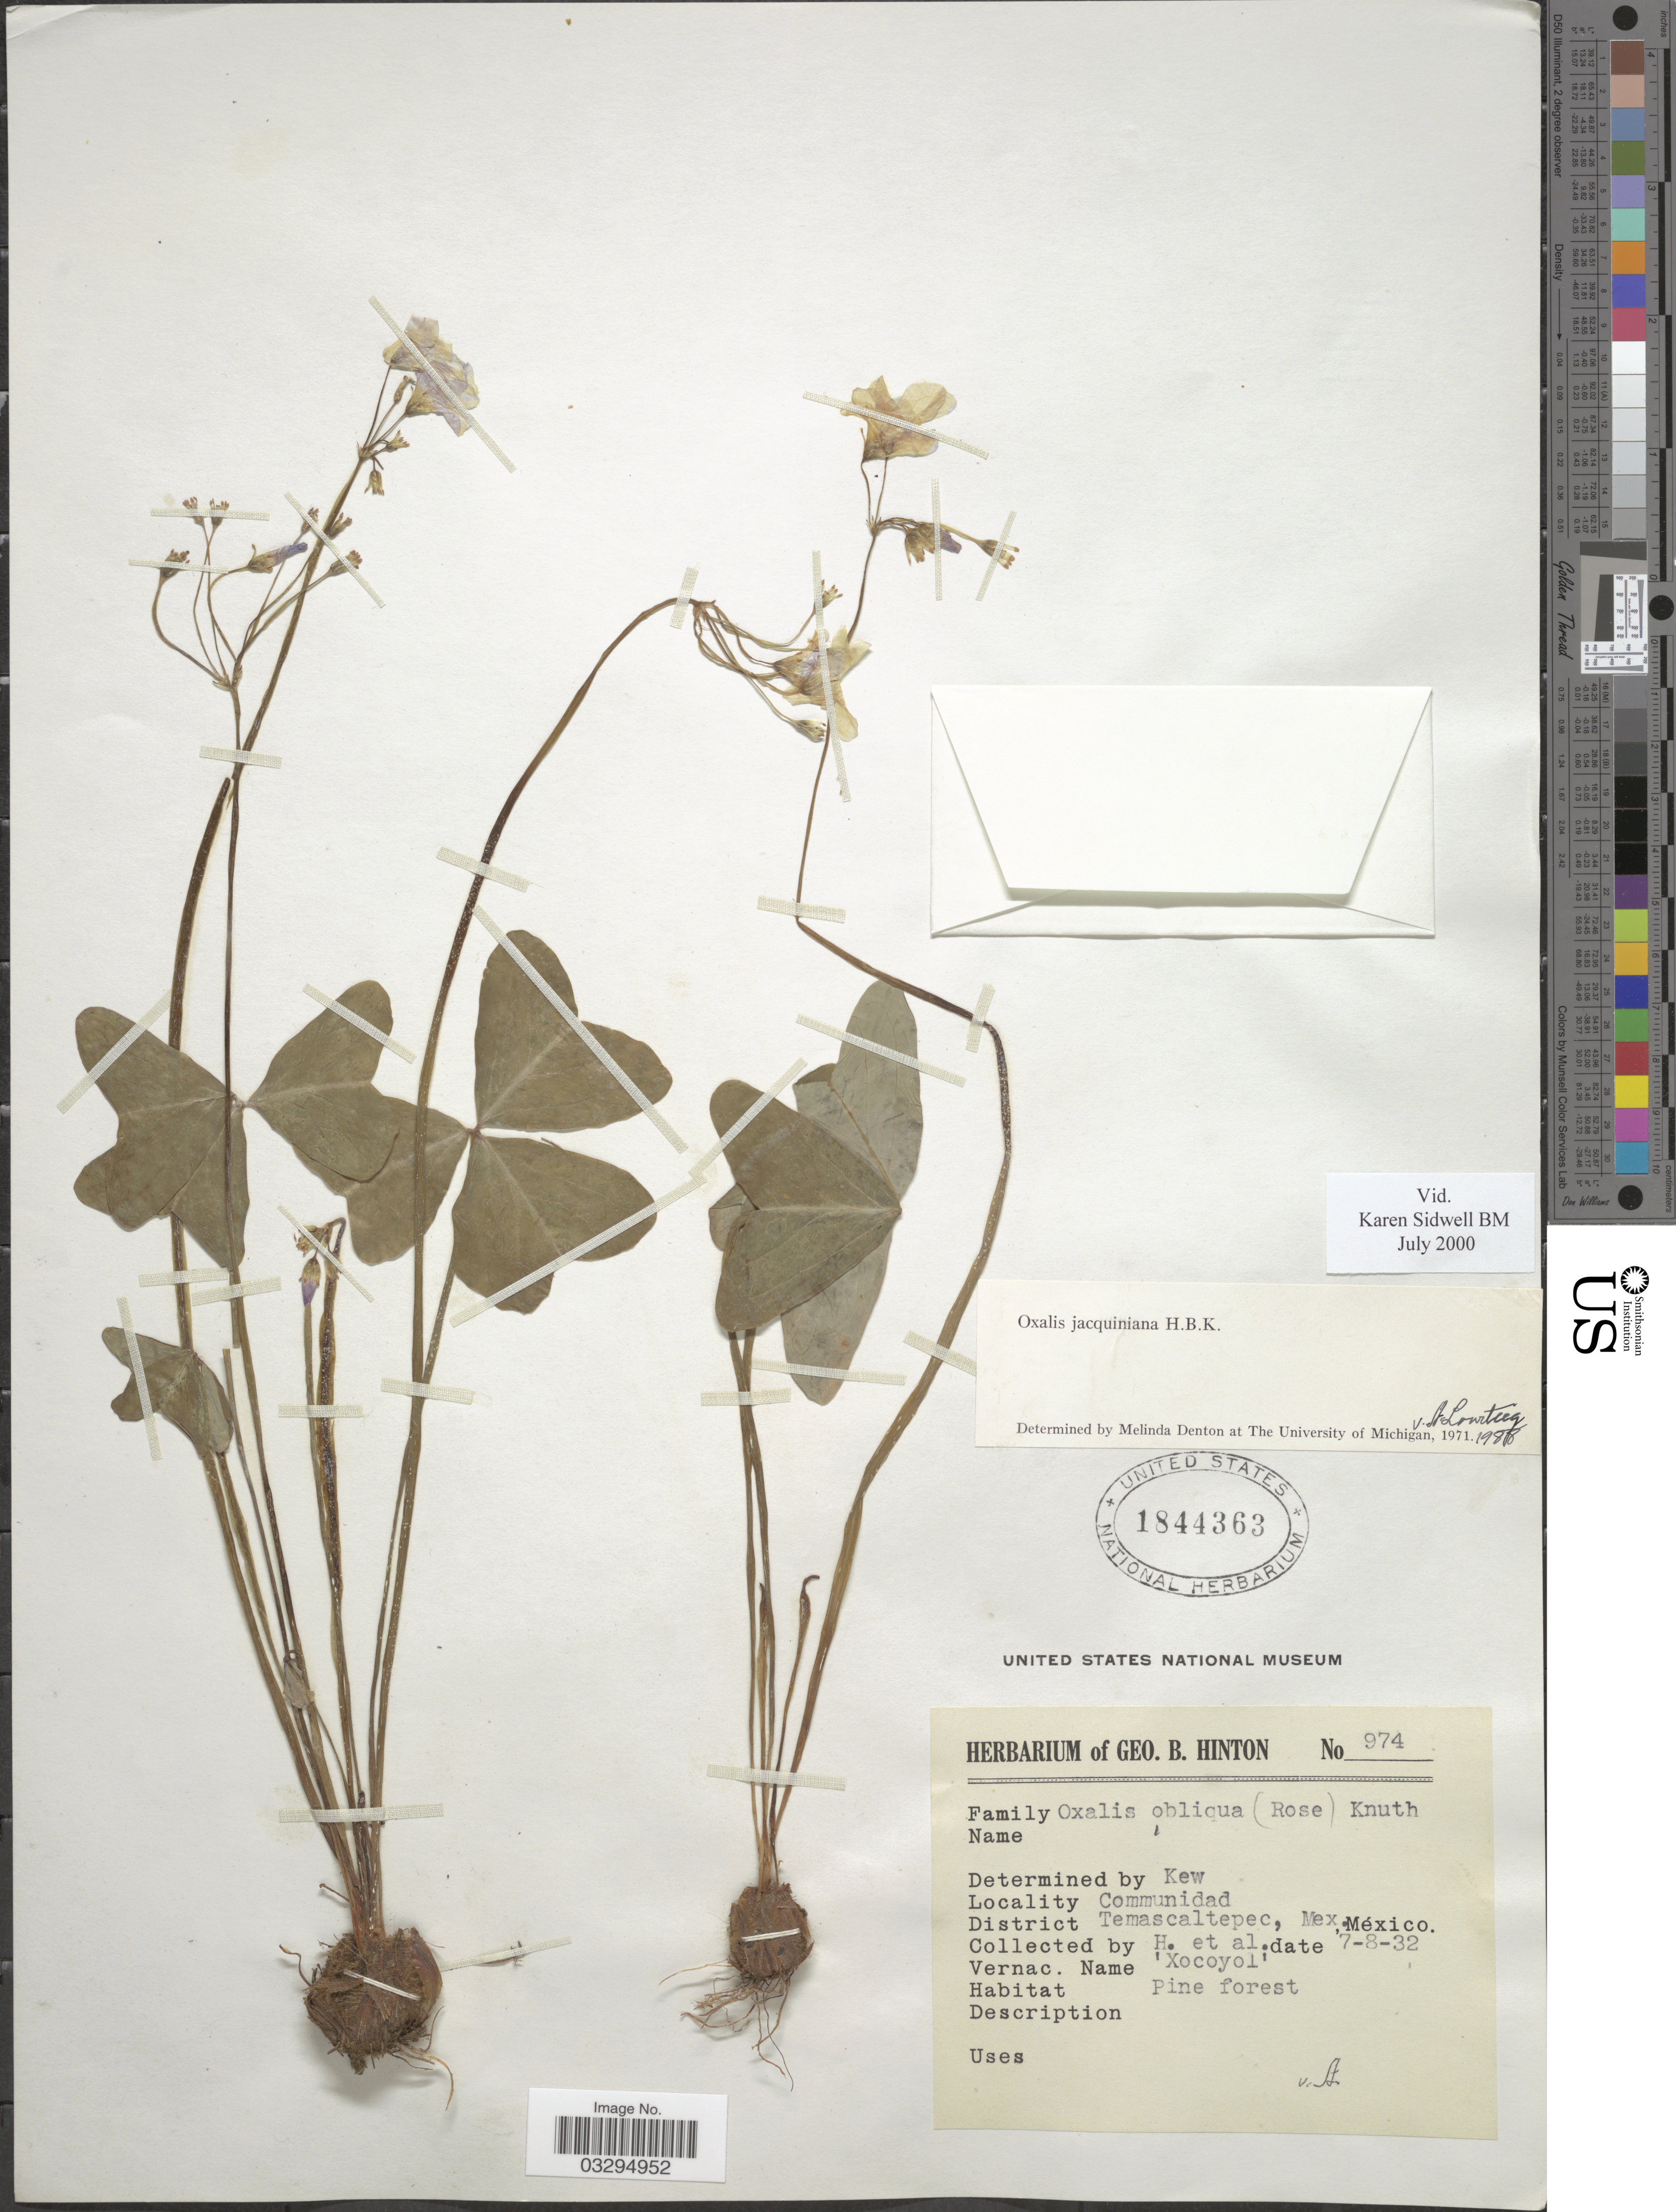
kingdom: Plantae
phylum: Tracheophyta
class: Magnoliopsida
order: Oxalidales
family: Oxalidaceae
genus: Oxalis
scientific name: Oxalis jacquiniana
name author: Kunth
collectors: G. B. Hinton & et al.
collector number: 974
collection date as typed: Transcribed d/m/y: 7/8/32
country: Mexico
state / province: México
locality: Communidad, District Temascaltepec.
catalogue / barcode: US 1844363